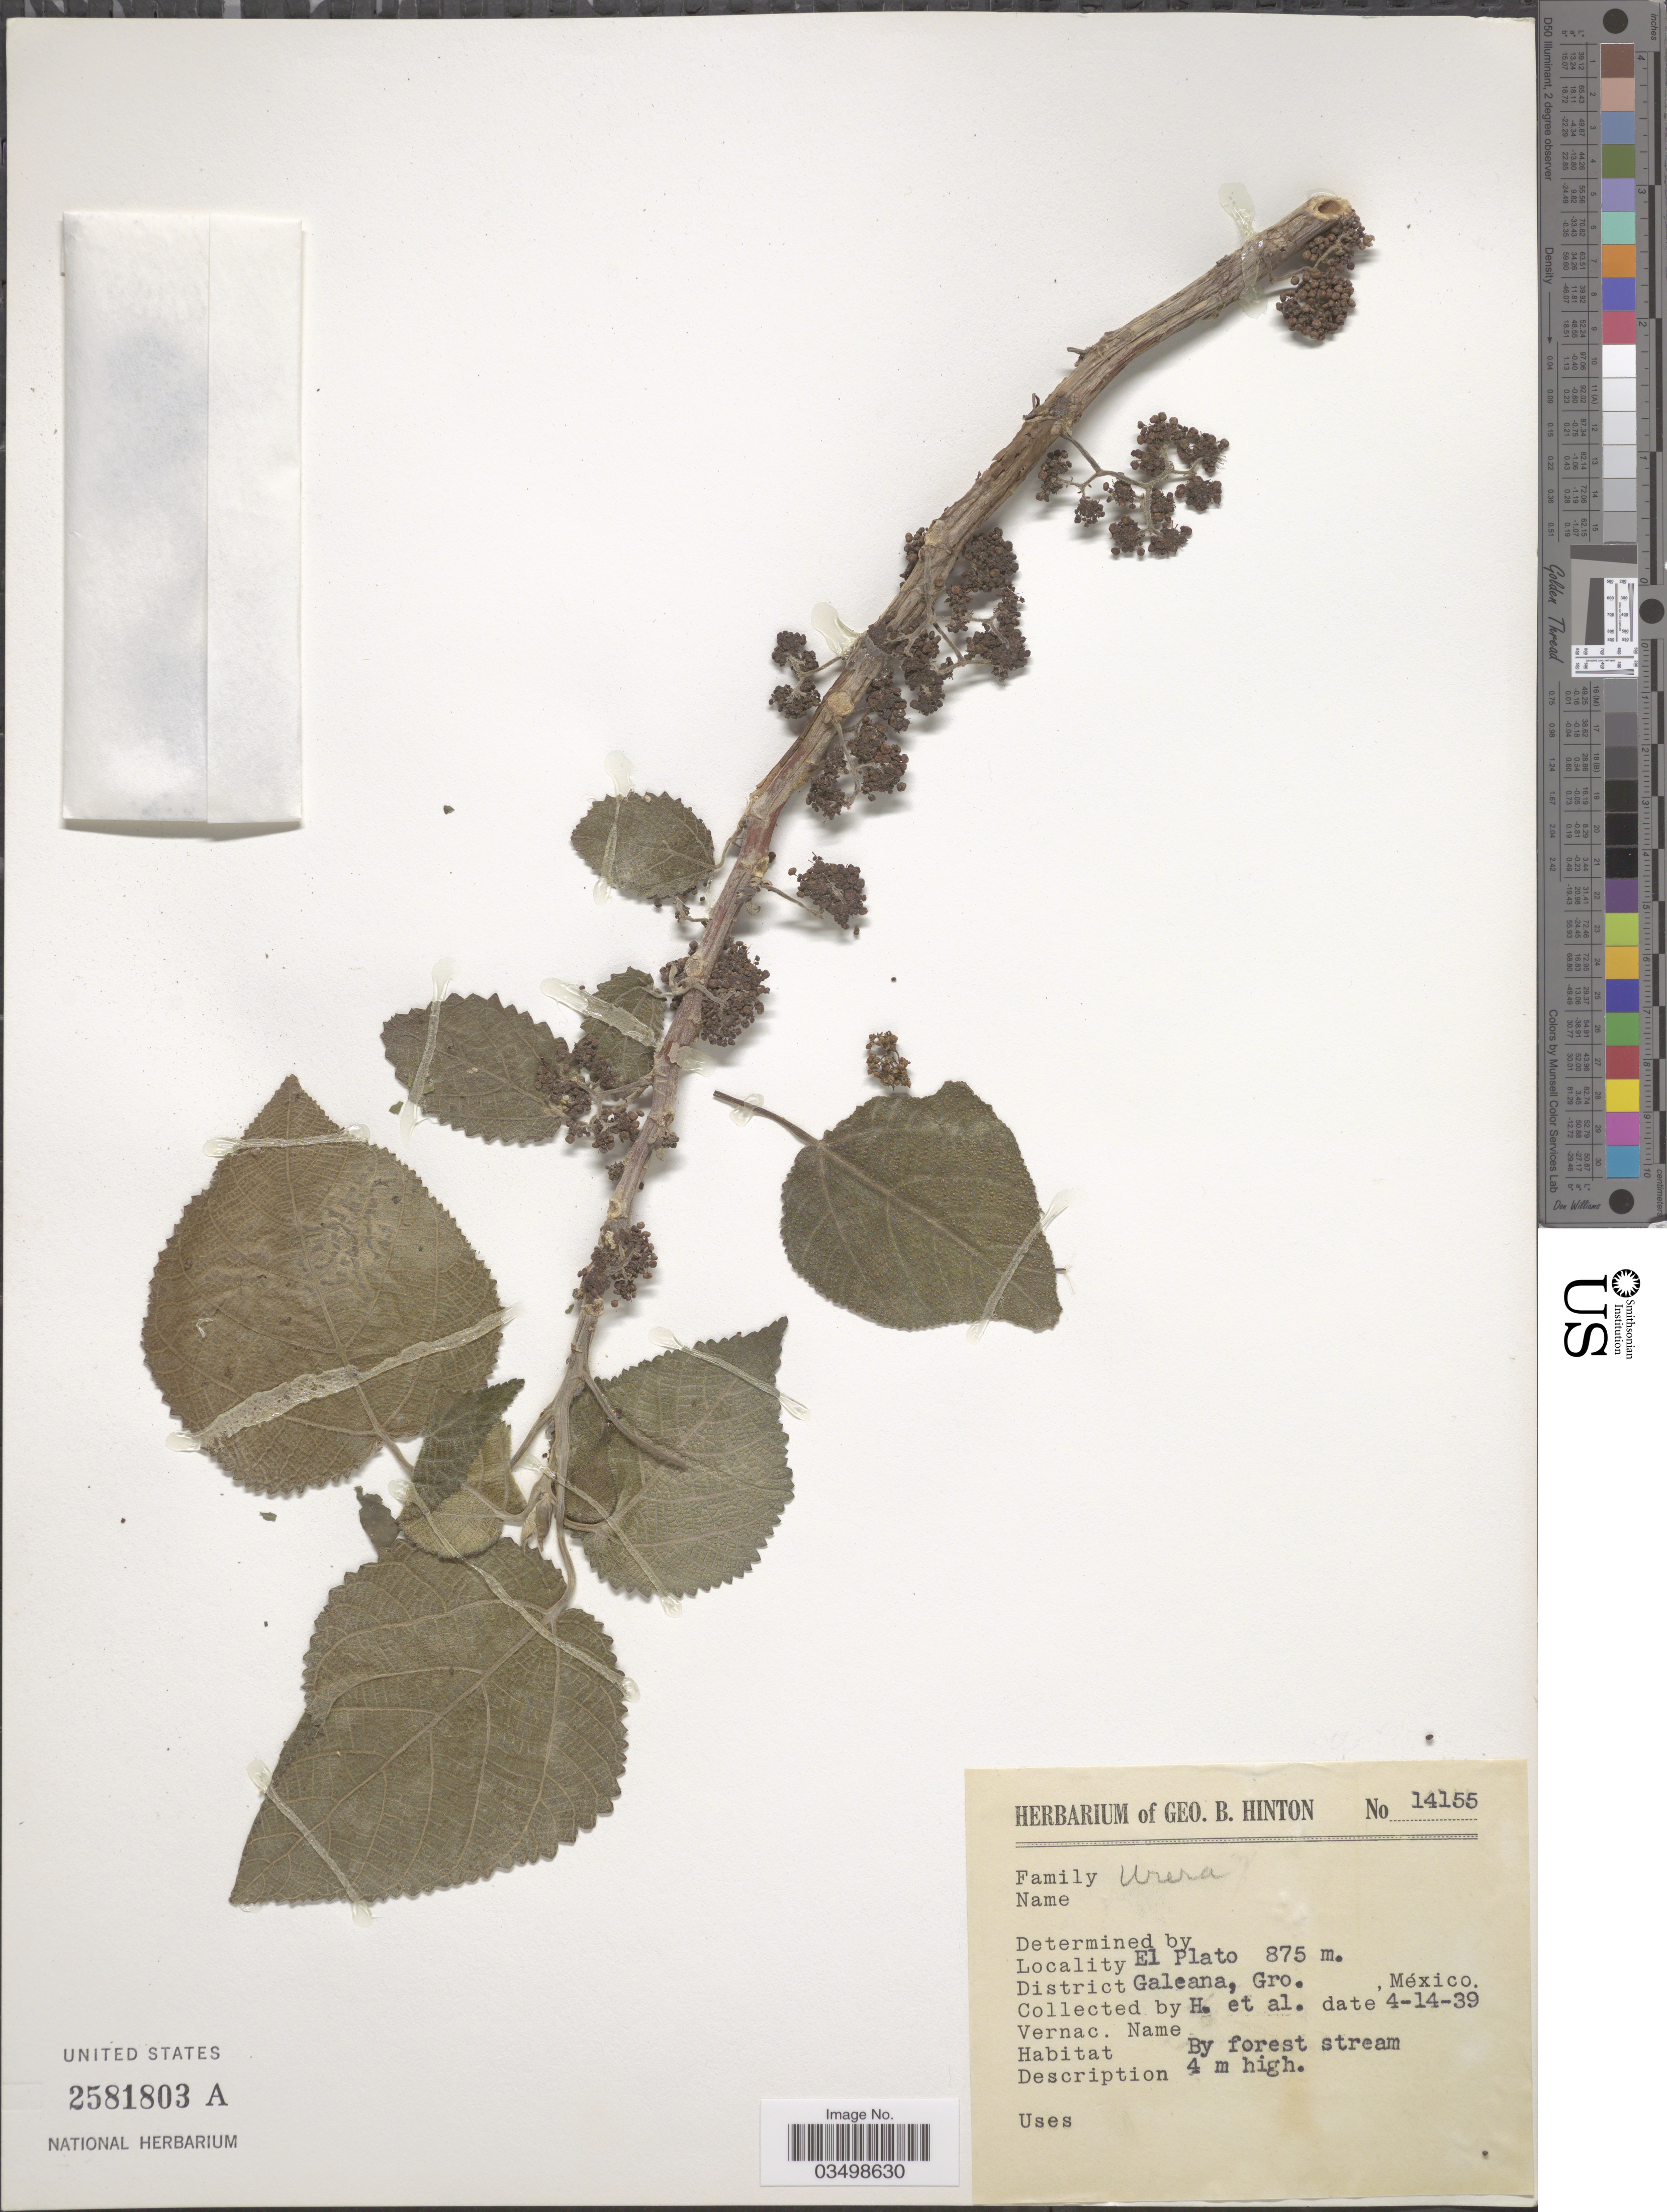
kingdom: Plantae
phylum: Tracheophyta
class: Magnoliopsida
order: Rosales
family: Urticaceae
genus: Urera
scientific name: Urera sp.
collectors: G. B. Hinton & et al.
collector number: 14155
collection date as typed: Transcribed d/m/y: 14/4/39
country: Mexico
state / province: Guerrero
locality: El Plato. District Galeana.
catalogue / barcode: US 2581803A